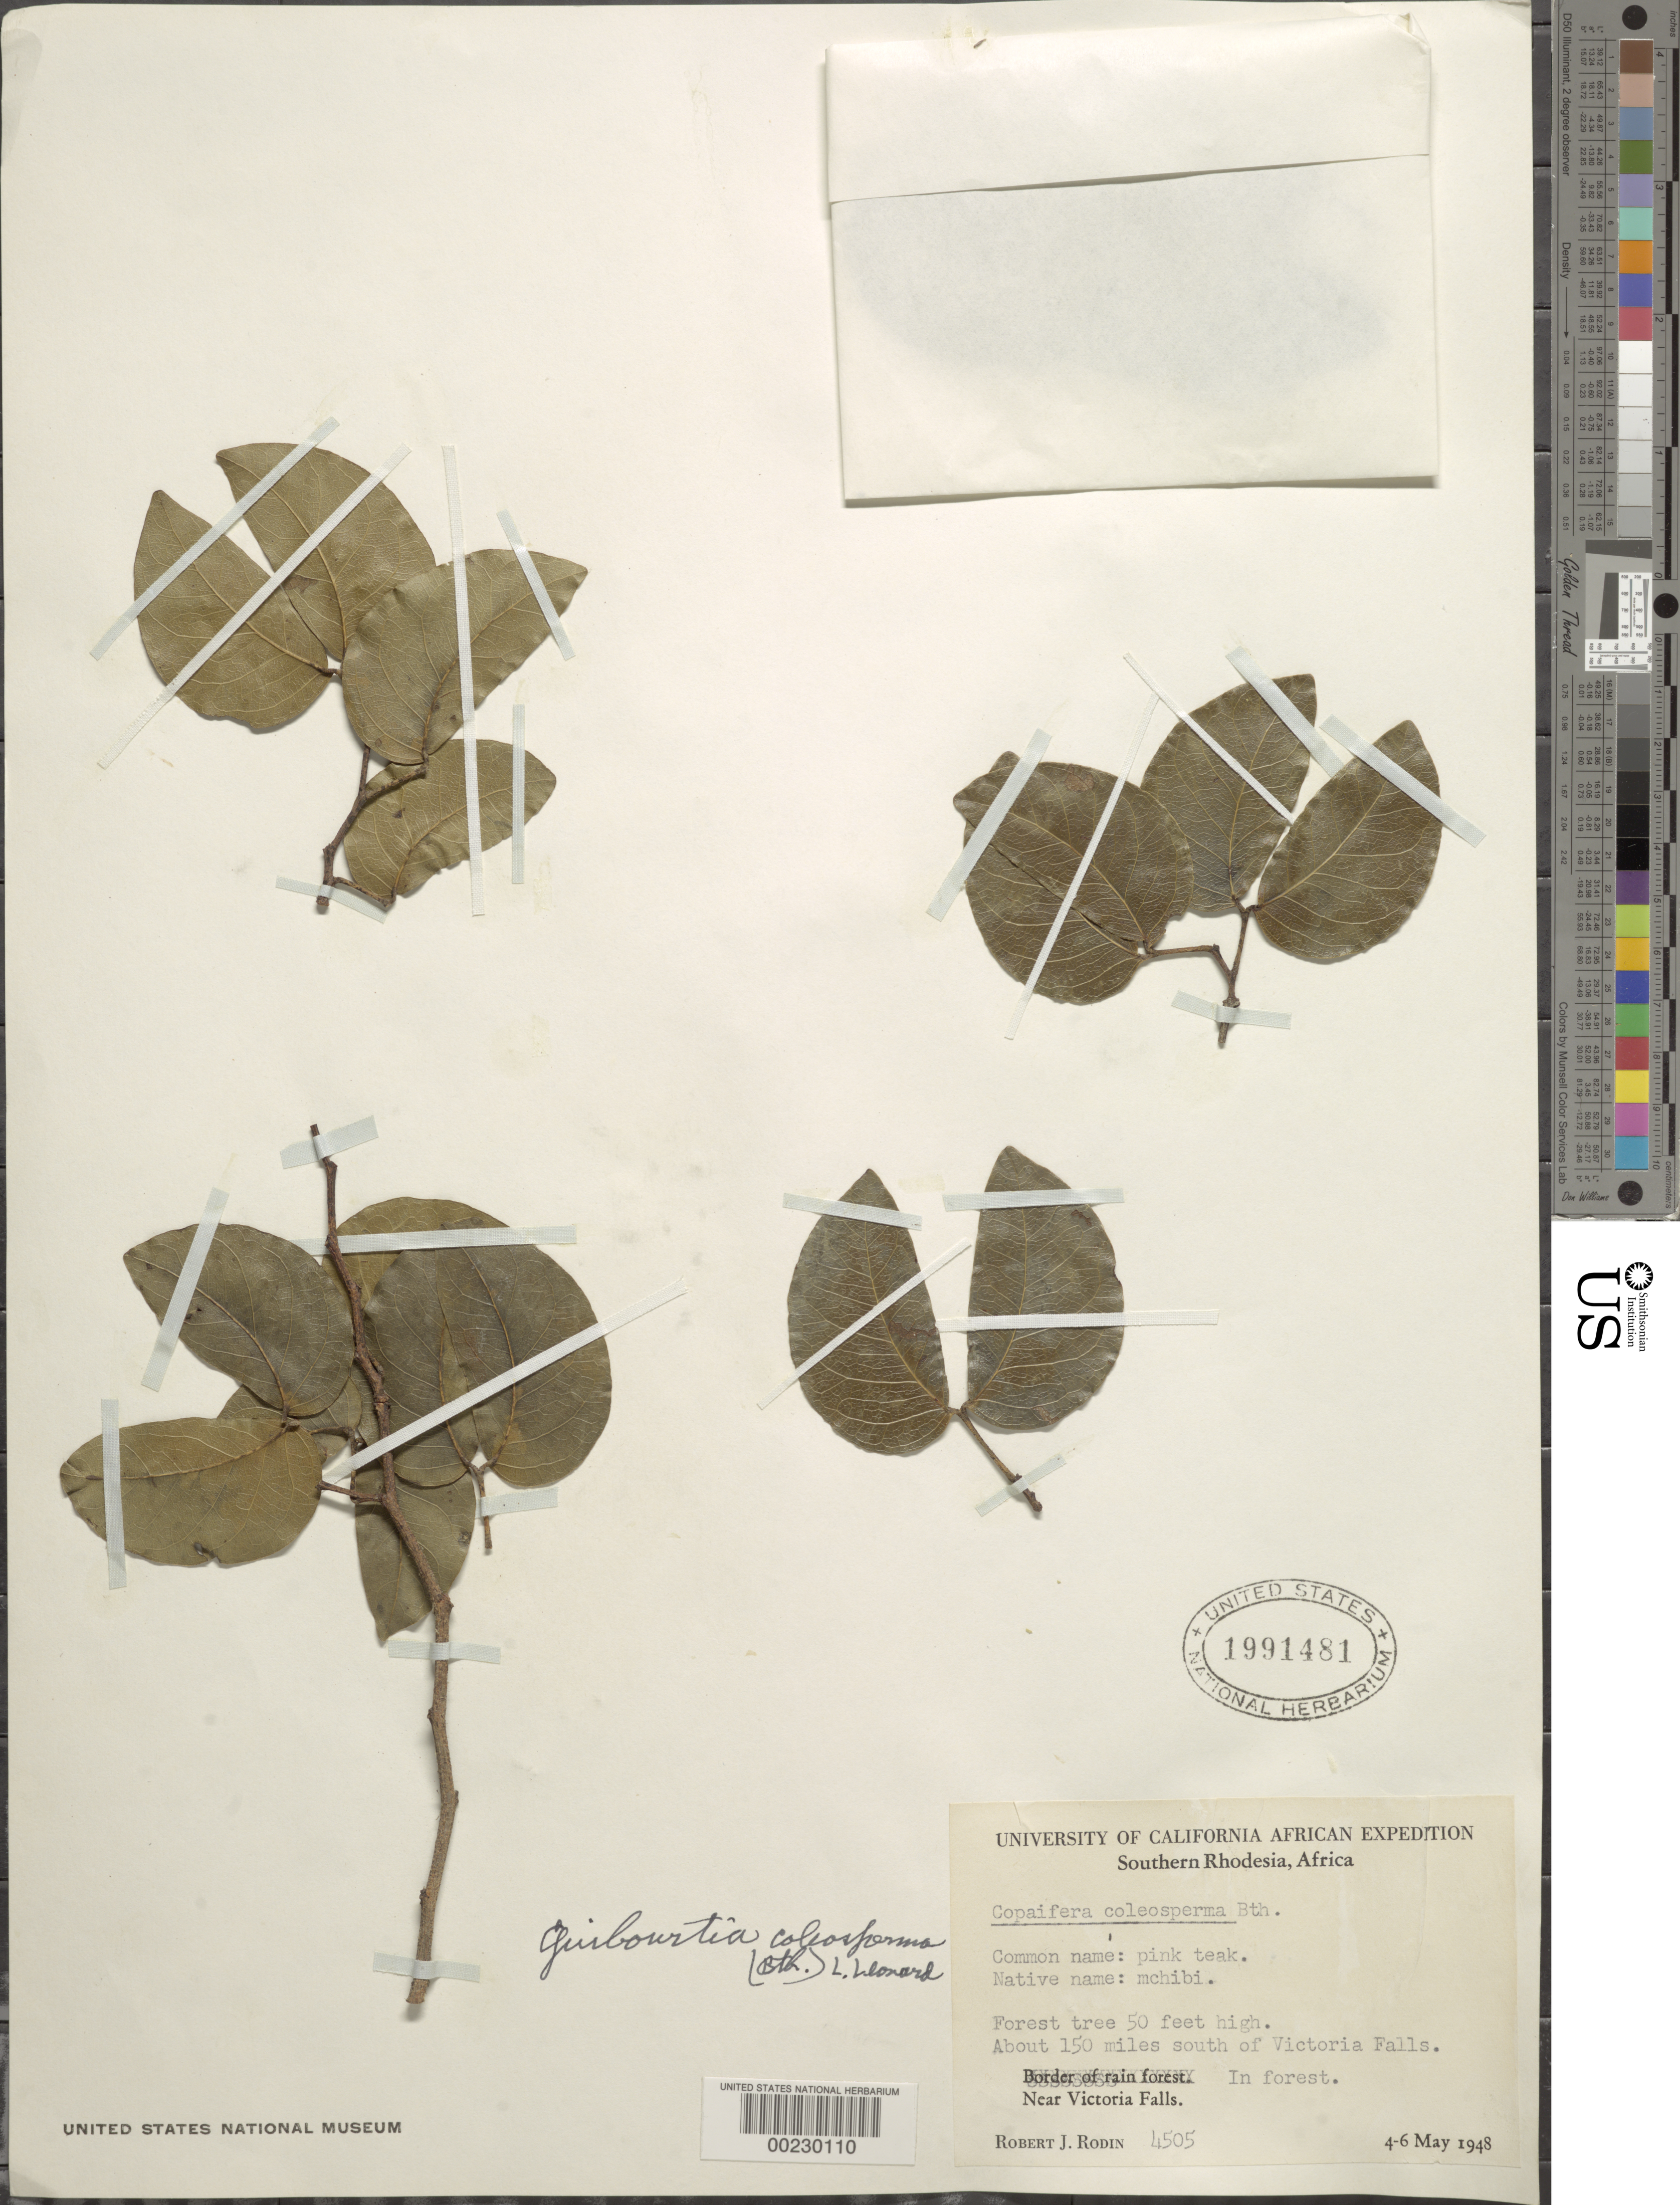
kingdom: Plantae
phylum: Tracheophyta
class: Magnoliopsida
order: Fabales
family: Fabaceae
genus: Guibourtia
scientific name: Guibourtia coleosperma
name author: (Benth.) J. Léonard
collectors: R. J. Rodin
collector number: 4505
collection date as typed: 04 May 1948 to 06 May 1948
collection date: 1948-05-04/1948-05-06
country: Zimbabwe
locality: Ca 150 mi s of victoria falls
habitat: In forest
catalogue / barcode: US 1991481